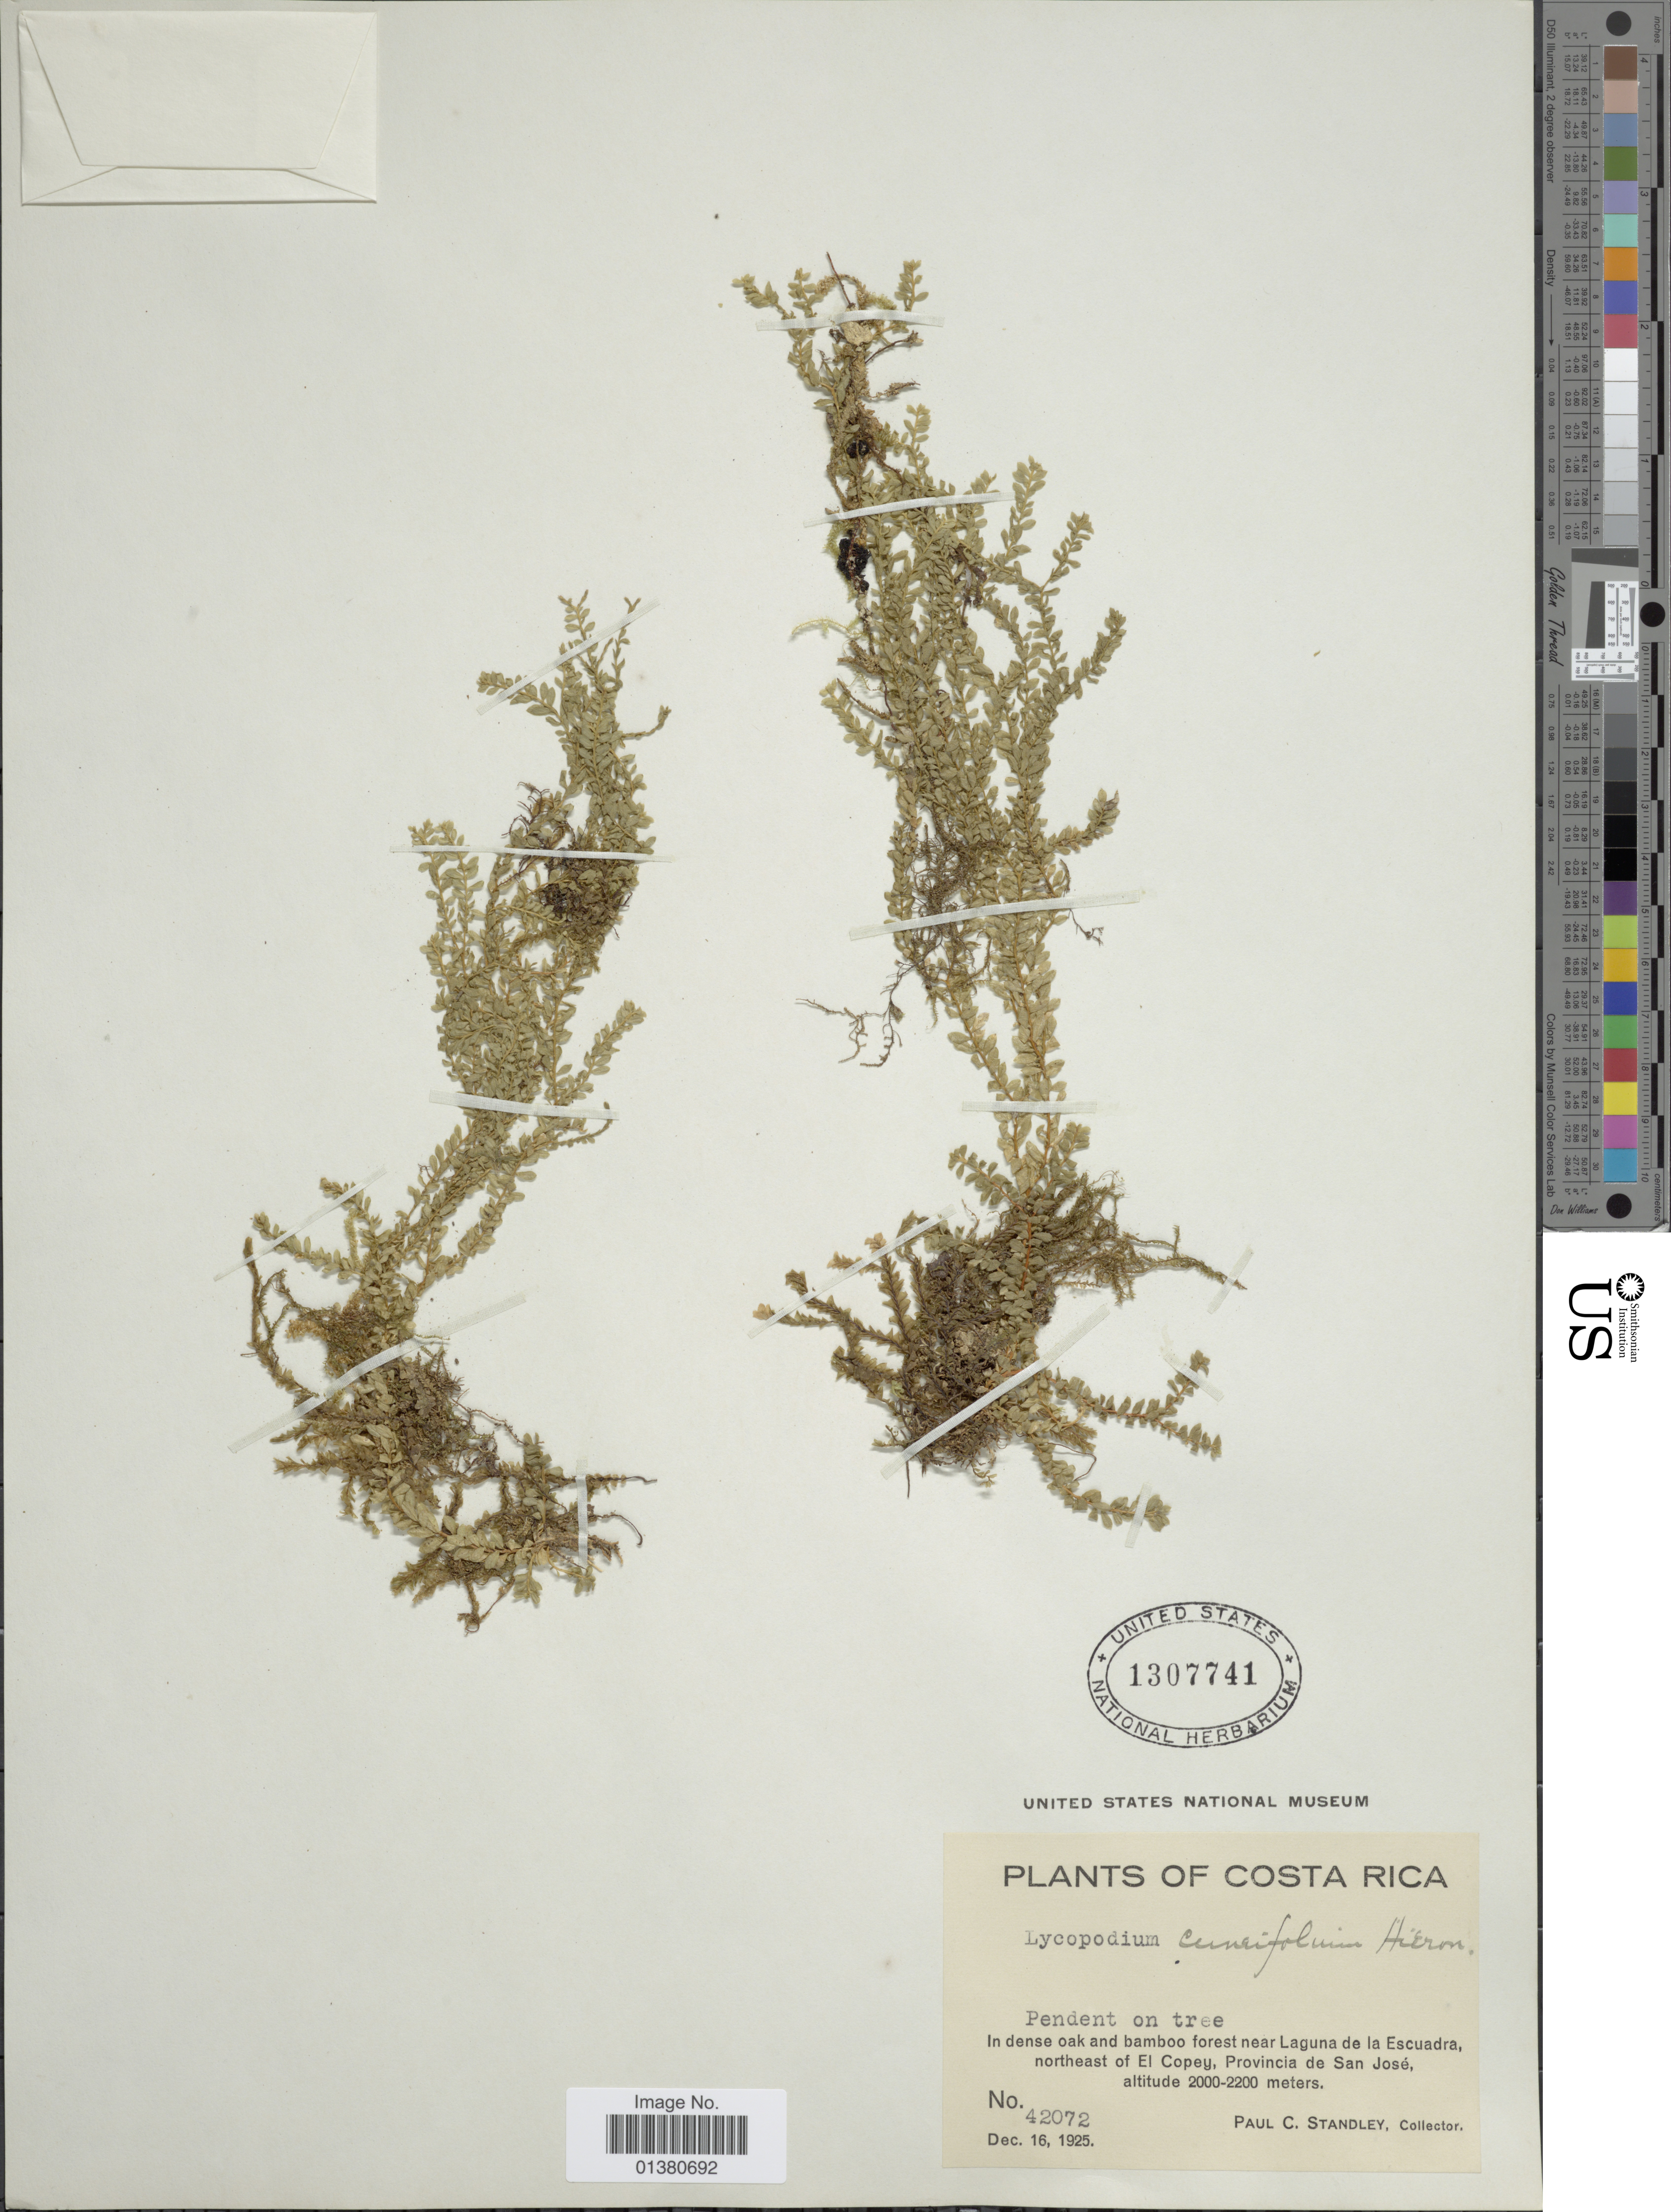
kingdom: Plantae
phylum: Tracheophyta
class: Lycopodiopsida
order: Lycopodiales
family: Lycopodiaceae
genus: Phlegmariurus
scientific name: Phlegmariurus cuneifolius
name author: (Hieron.) B. Øllg.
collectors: P. C. Standley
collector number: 42072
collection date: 1925-12-16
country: Costa Rica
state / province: San José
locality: In dense oak and bamboo forest near Laguna de la Escuadra, northeast of El Copey, Provincia de San José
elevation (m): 2000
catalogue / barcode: US 1307741